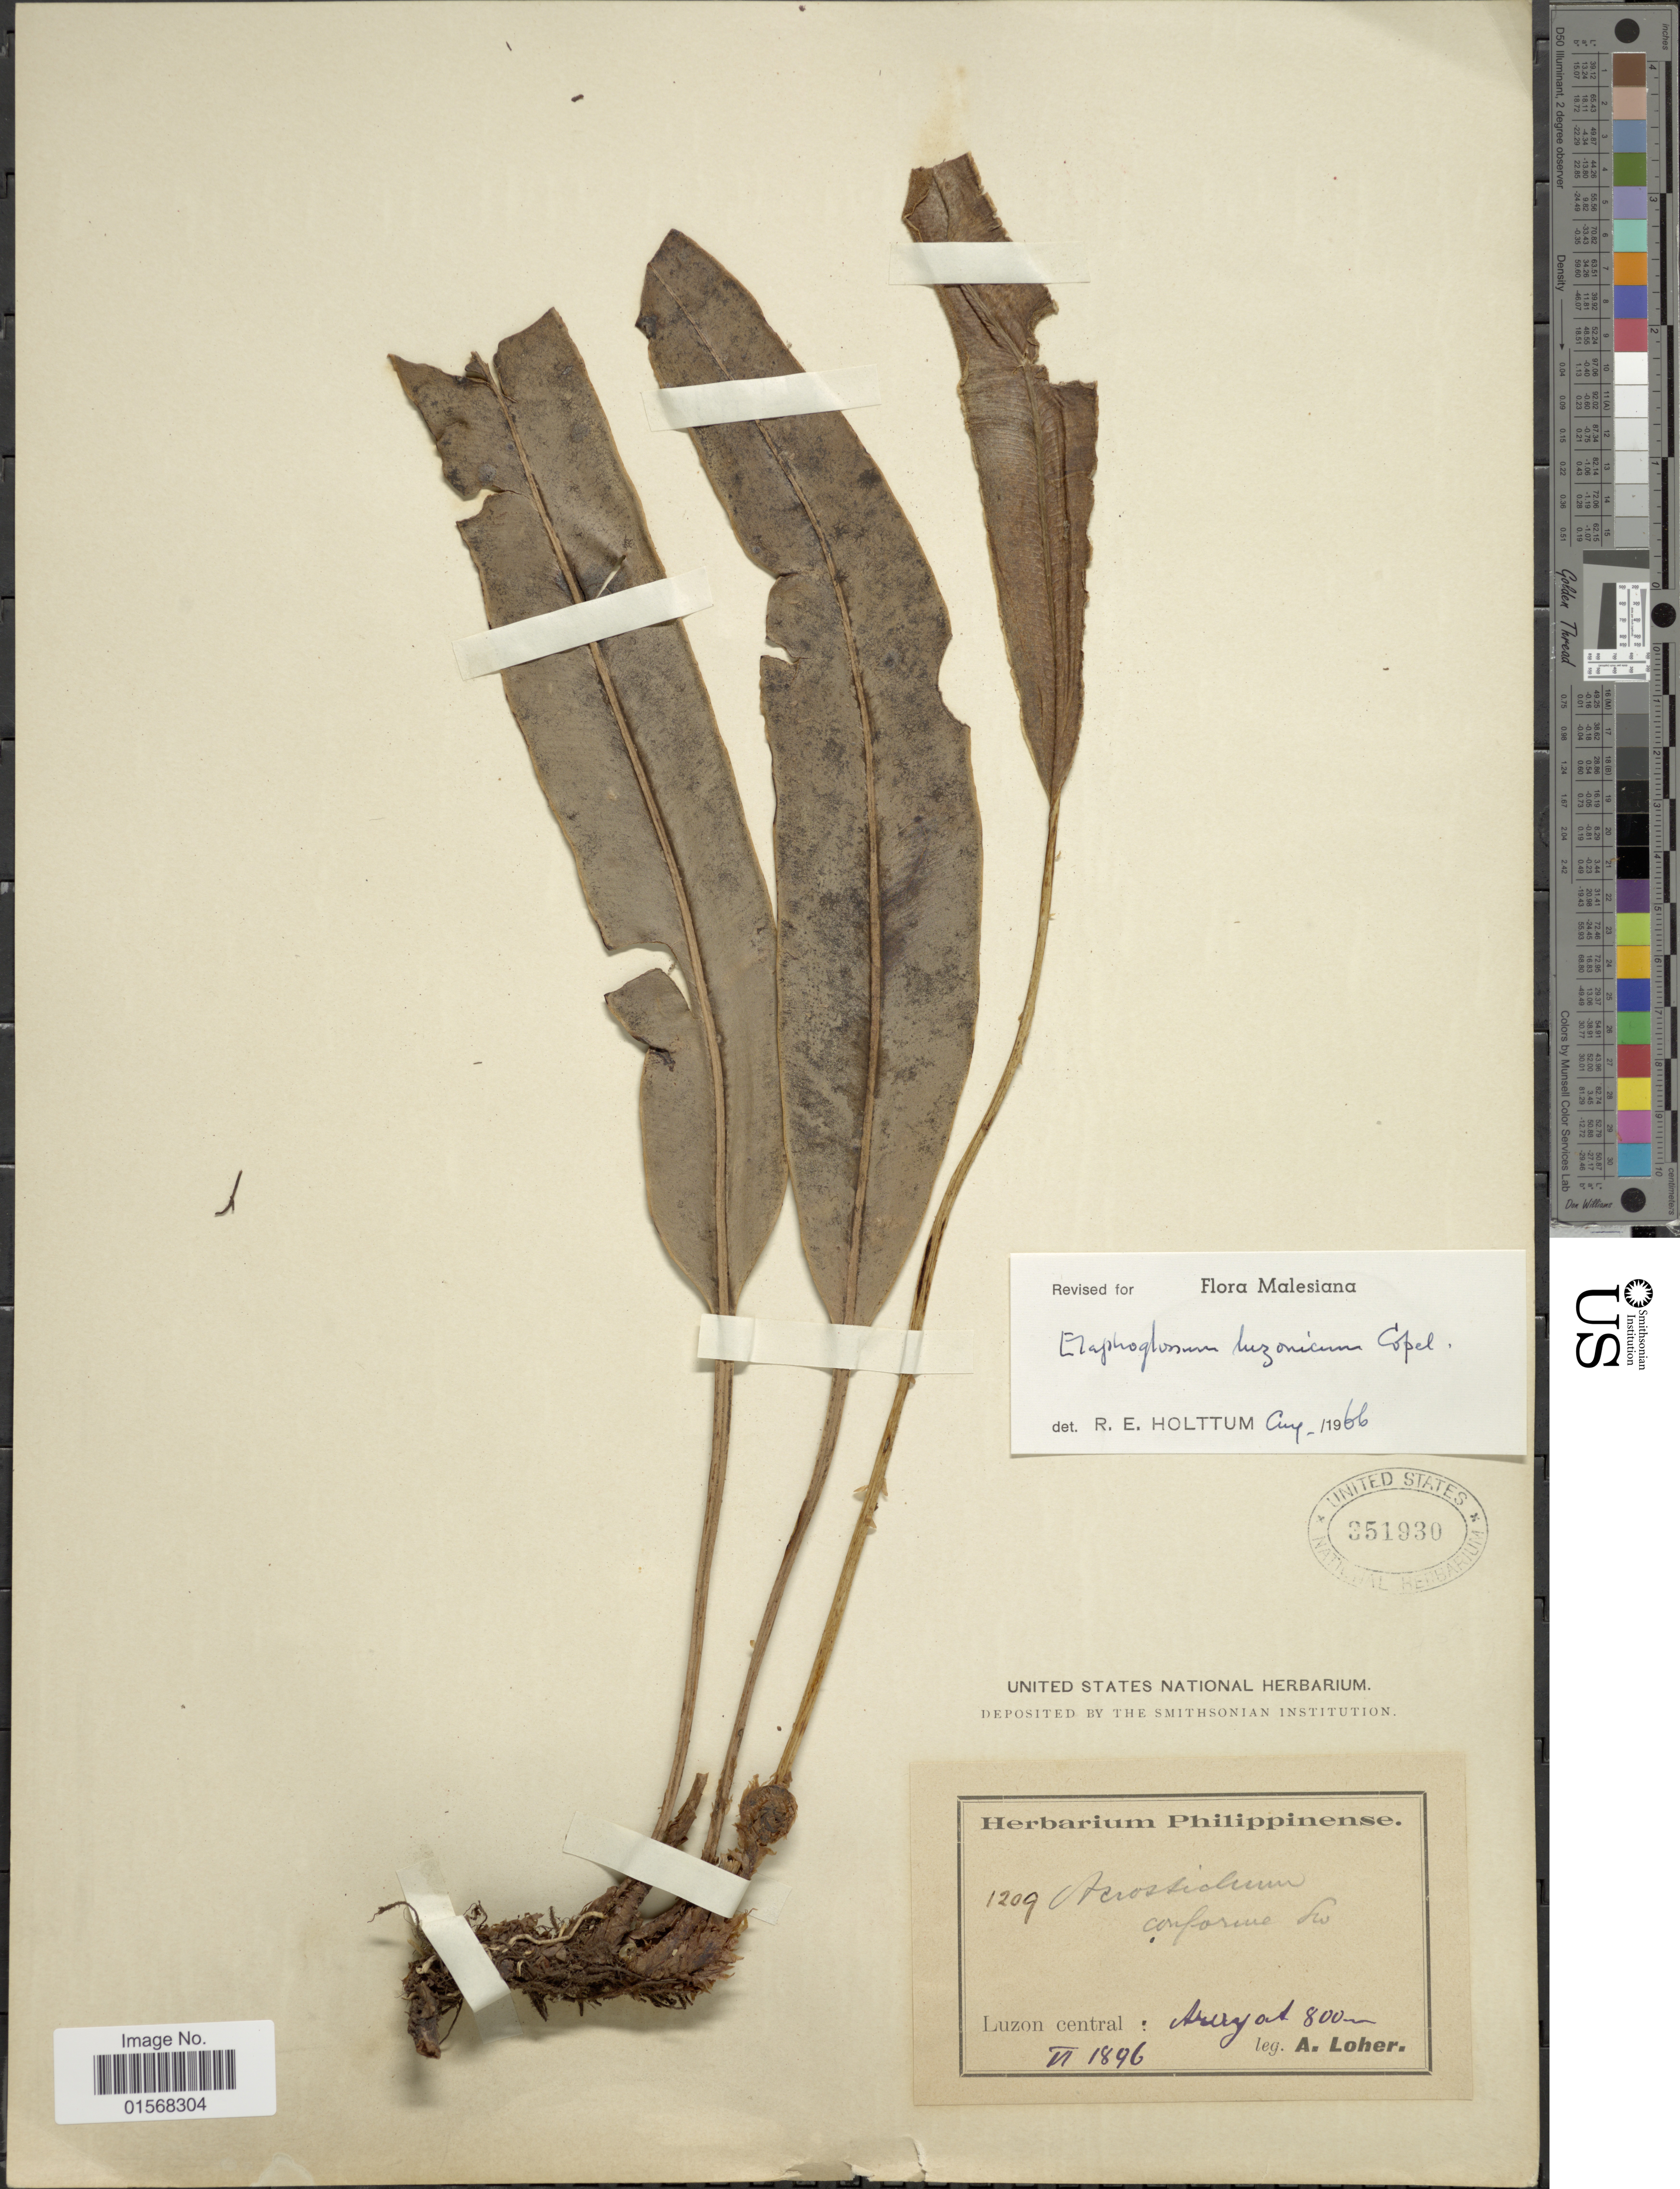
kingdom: Plantae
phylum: Tracheophyta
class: Polypodiopsida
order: Polypodiales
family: Dryopteridaceae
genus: Elaphoglossum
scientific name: Elaphoglossum luzonicum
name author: Copel. in Elmer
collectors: A. Loher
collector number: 1209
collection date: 1896-06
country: Philippines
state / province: Central Luzon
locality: Luzon Central: Aruauy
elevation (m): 800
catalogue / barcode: US 351930